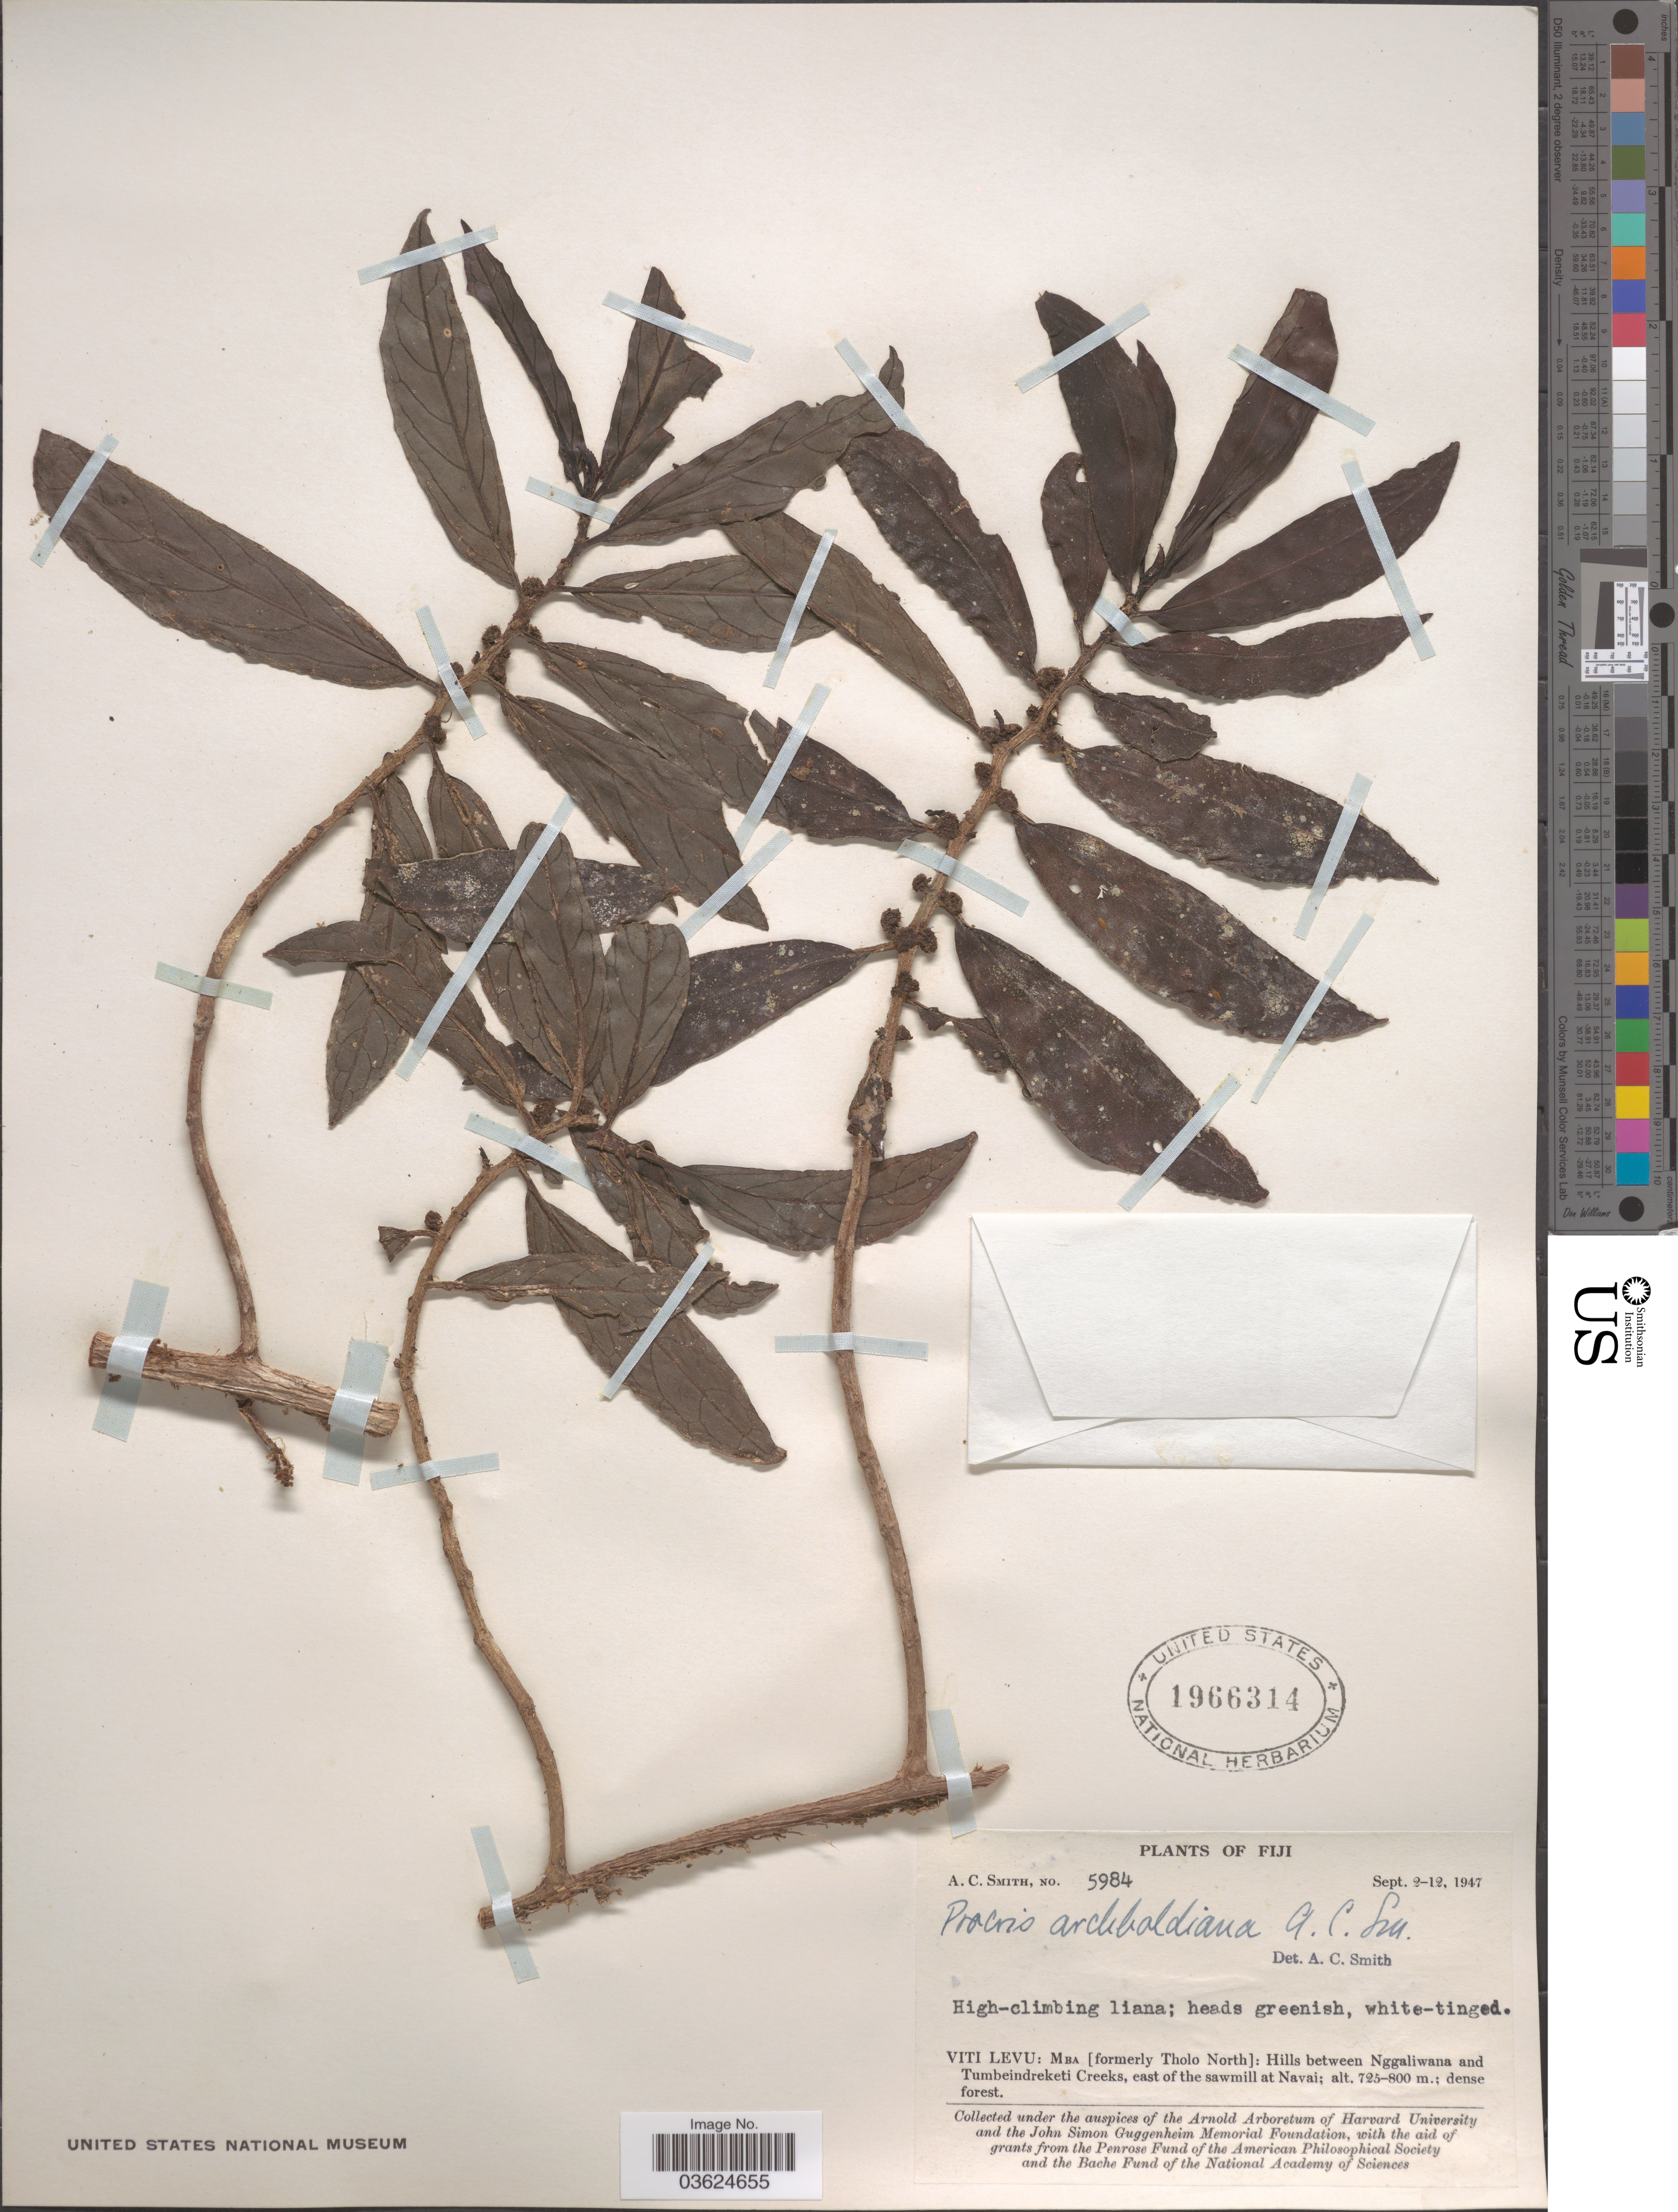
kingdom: Plantae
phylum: Tracheophyta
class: Magnoliopsida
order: Rosales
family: Urticaceae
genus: Procris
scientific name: Procris archboldiana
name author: A.C. Sm.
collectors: A. C. Smith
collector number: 5984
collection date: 1947-09-02/1947-09-12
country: Fiji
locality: Viti Levu: Mba [formerly Tholo North]: Hills between Nggaliwana and Tumbeindreketi Creeks, east of the sawmill at Navai.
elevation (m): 725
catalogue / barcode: US 1966314